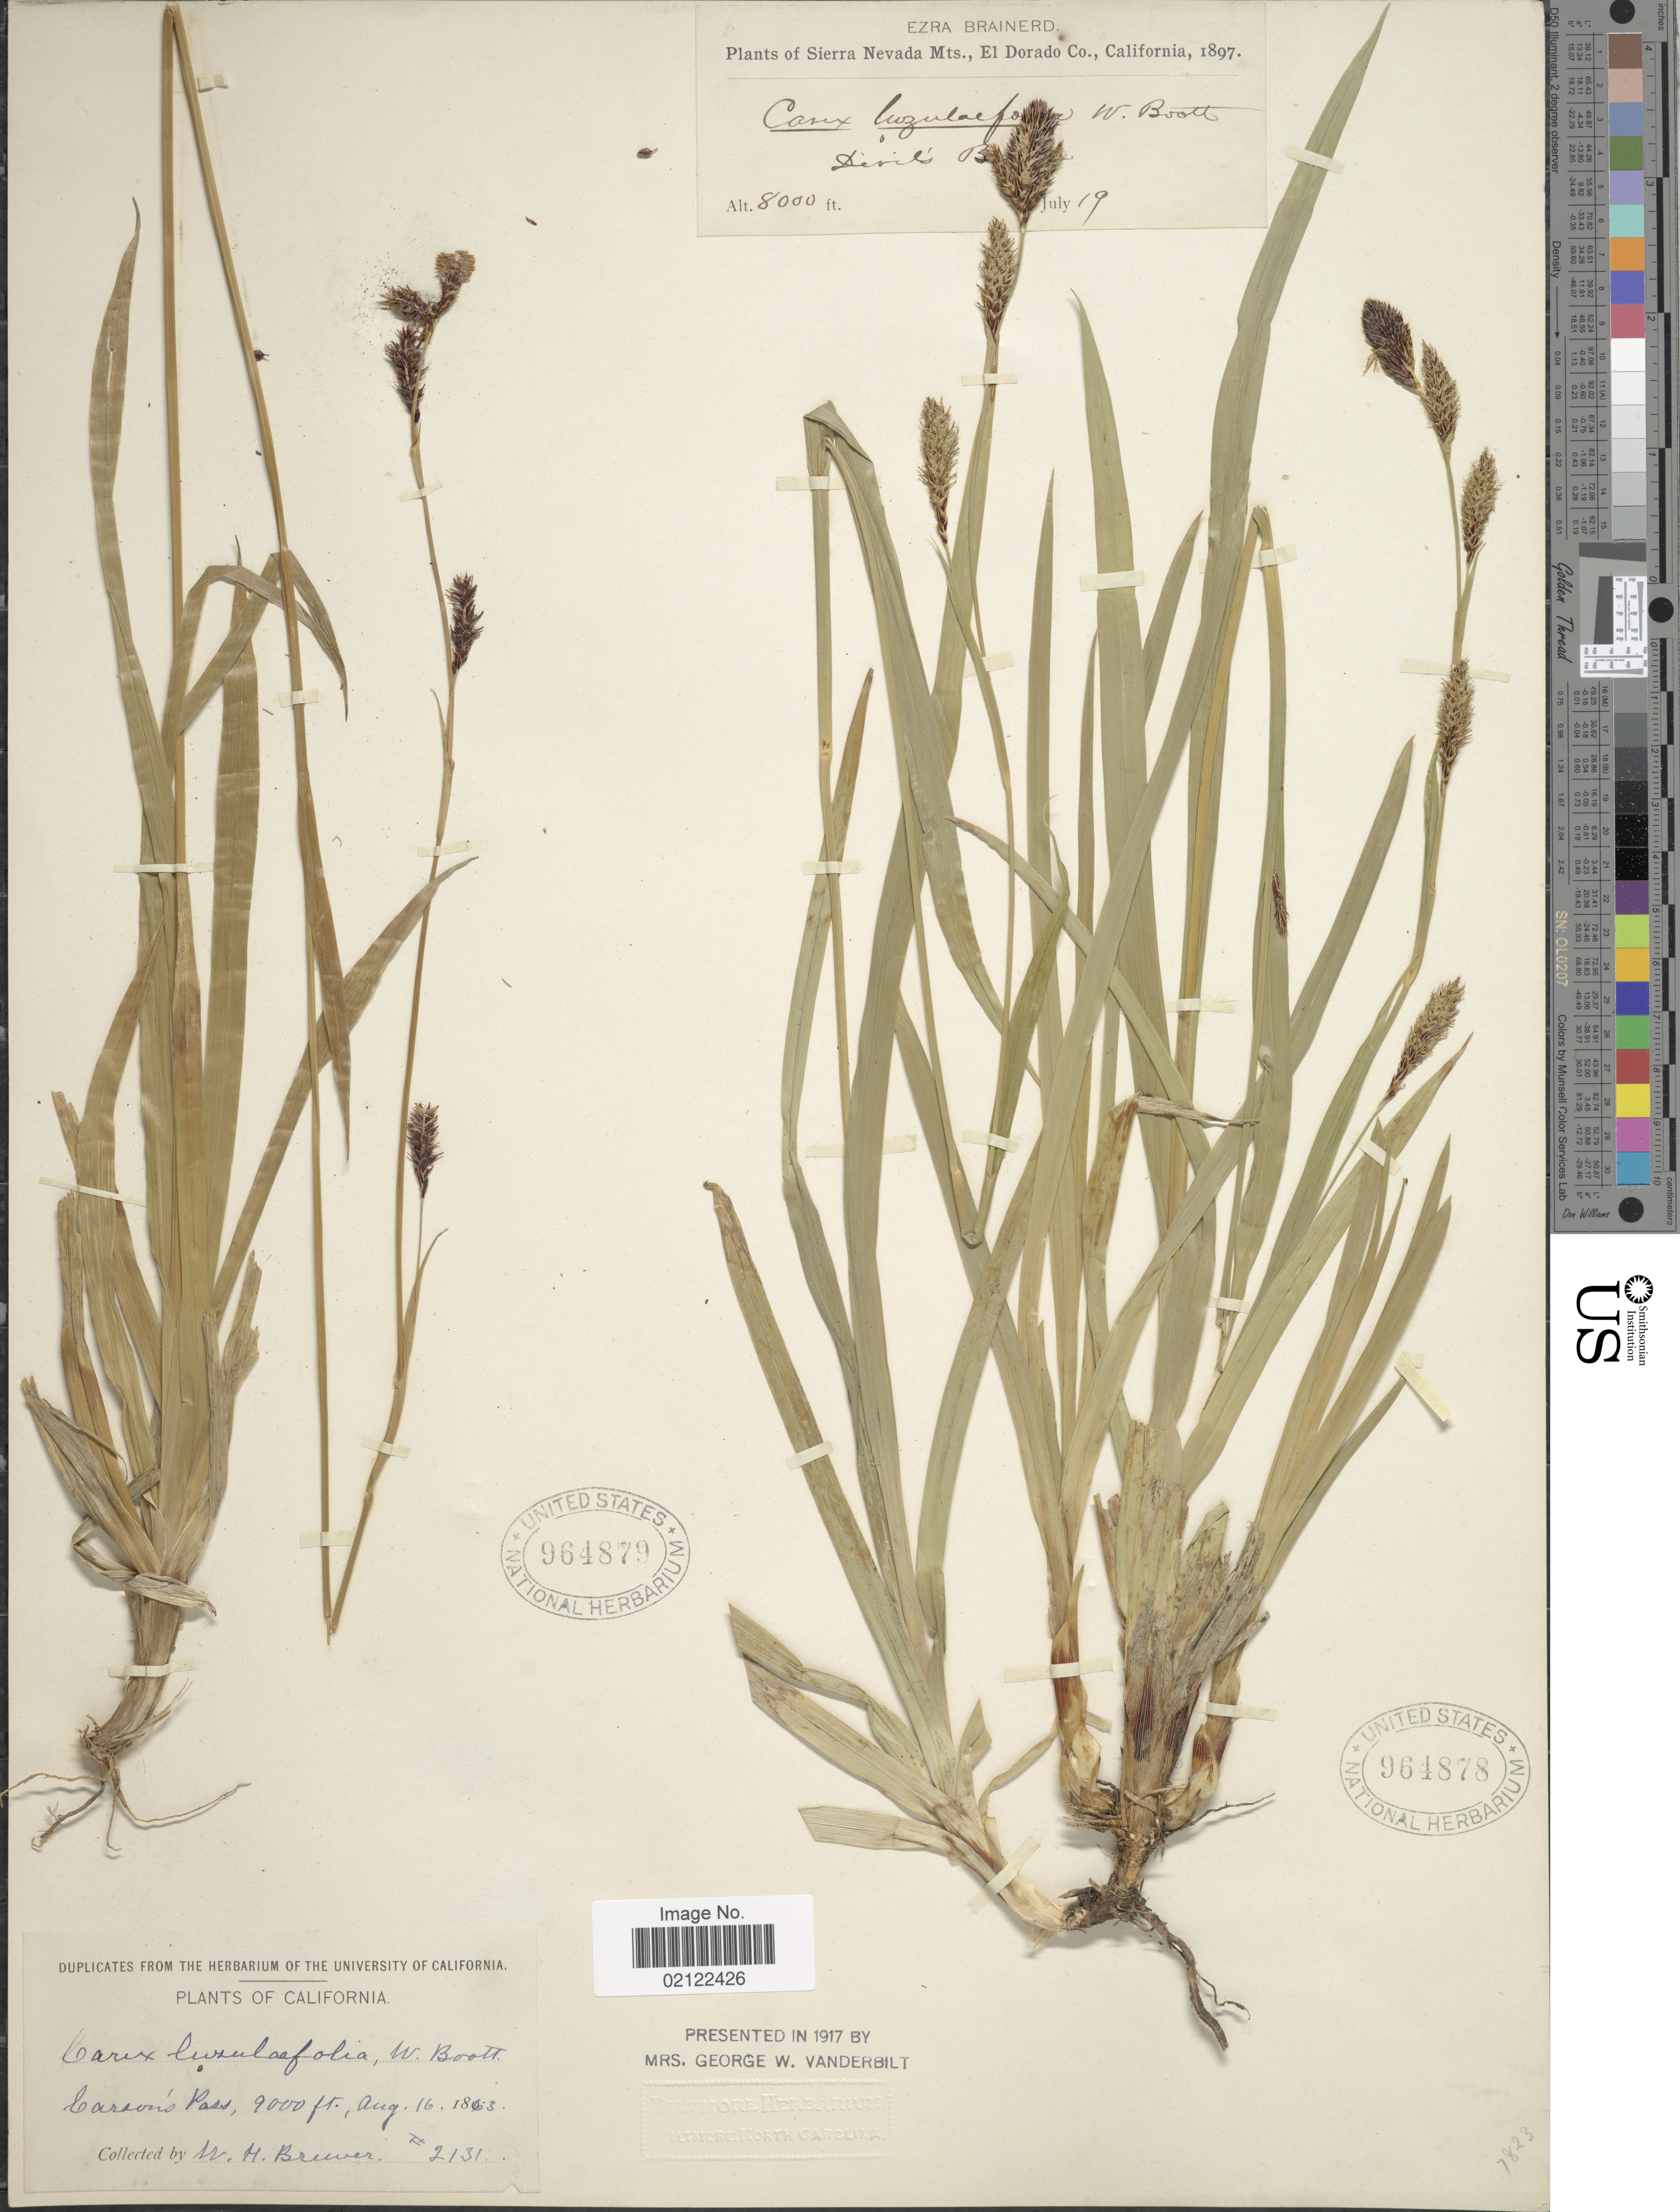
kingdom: Plantae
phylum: Tracheophyta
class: Liliopsida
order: Poales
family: Cyperaceae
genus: Carex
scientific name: Carex luzulifolia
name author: W. Boott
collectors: E. Brainerd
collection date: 1897-07-19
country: United States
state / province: California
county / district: El Dorado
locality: Sierra Nevada Mts., El Dorado Co., California. Devil's Basin.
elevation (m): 2438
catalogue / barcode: US 964878